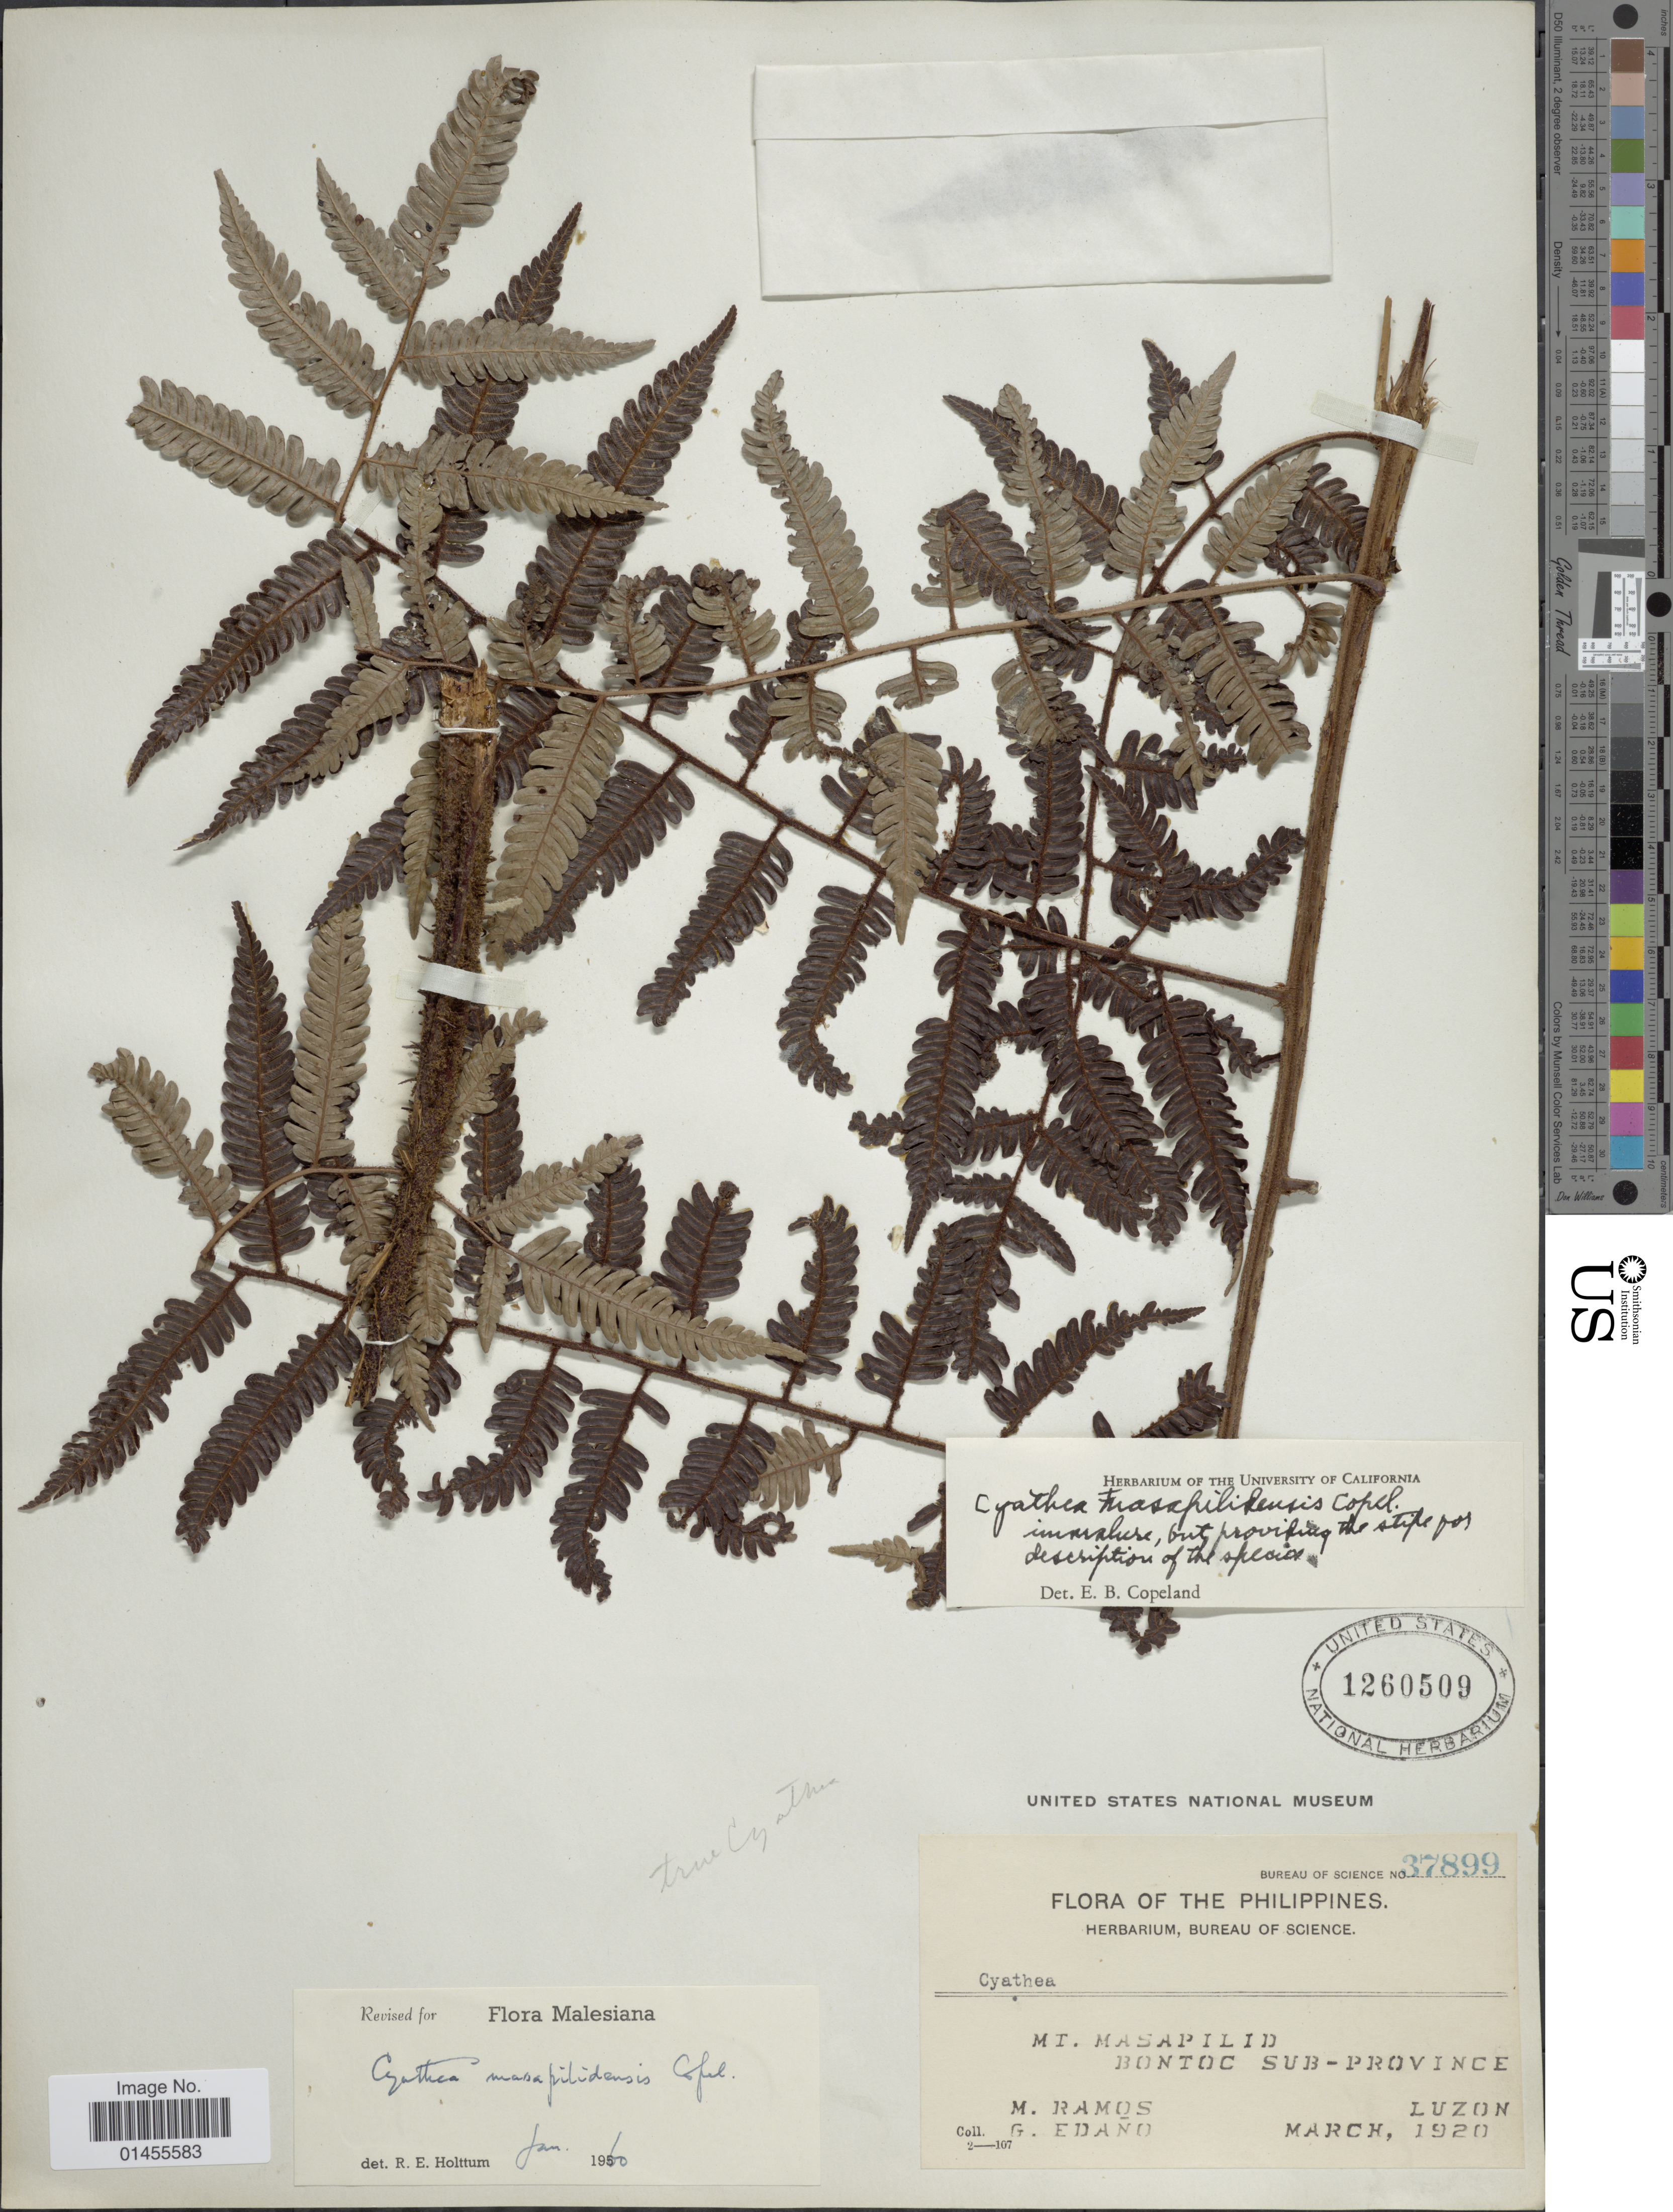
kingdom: Plantae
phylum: Tracheophyta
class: Polypodiopsida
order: Cyatheales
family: Cyatheaceae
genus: Alsophila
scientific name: Alsophila masapilidensis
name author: (Copel.) R.M. Tryon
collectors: M. Ramos & G. Edaño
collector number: Bureau of Science 37899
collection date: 1920-03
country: Philippines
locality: Mt. Masapilid. Bontoc Sub-Province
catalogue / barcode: US 1260509